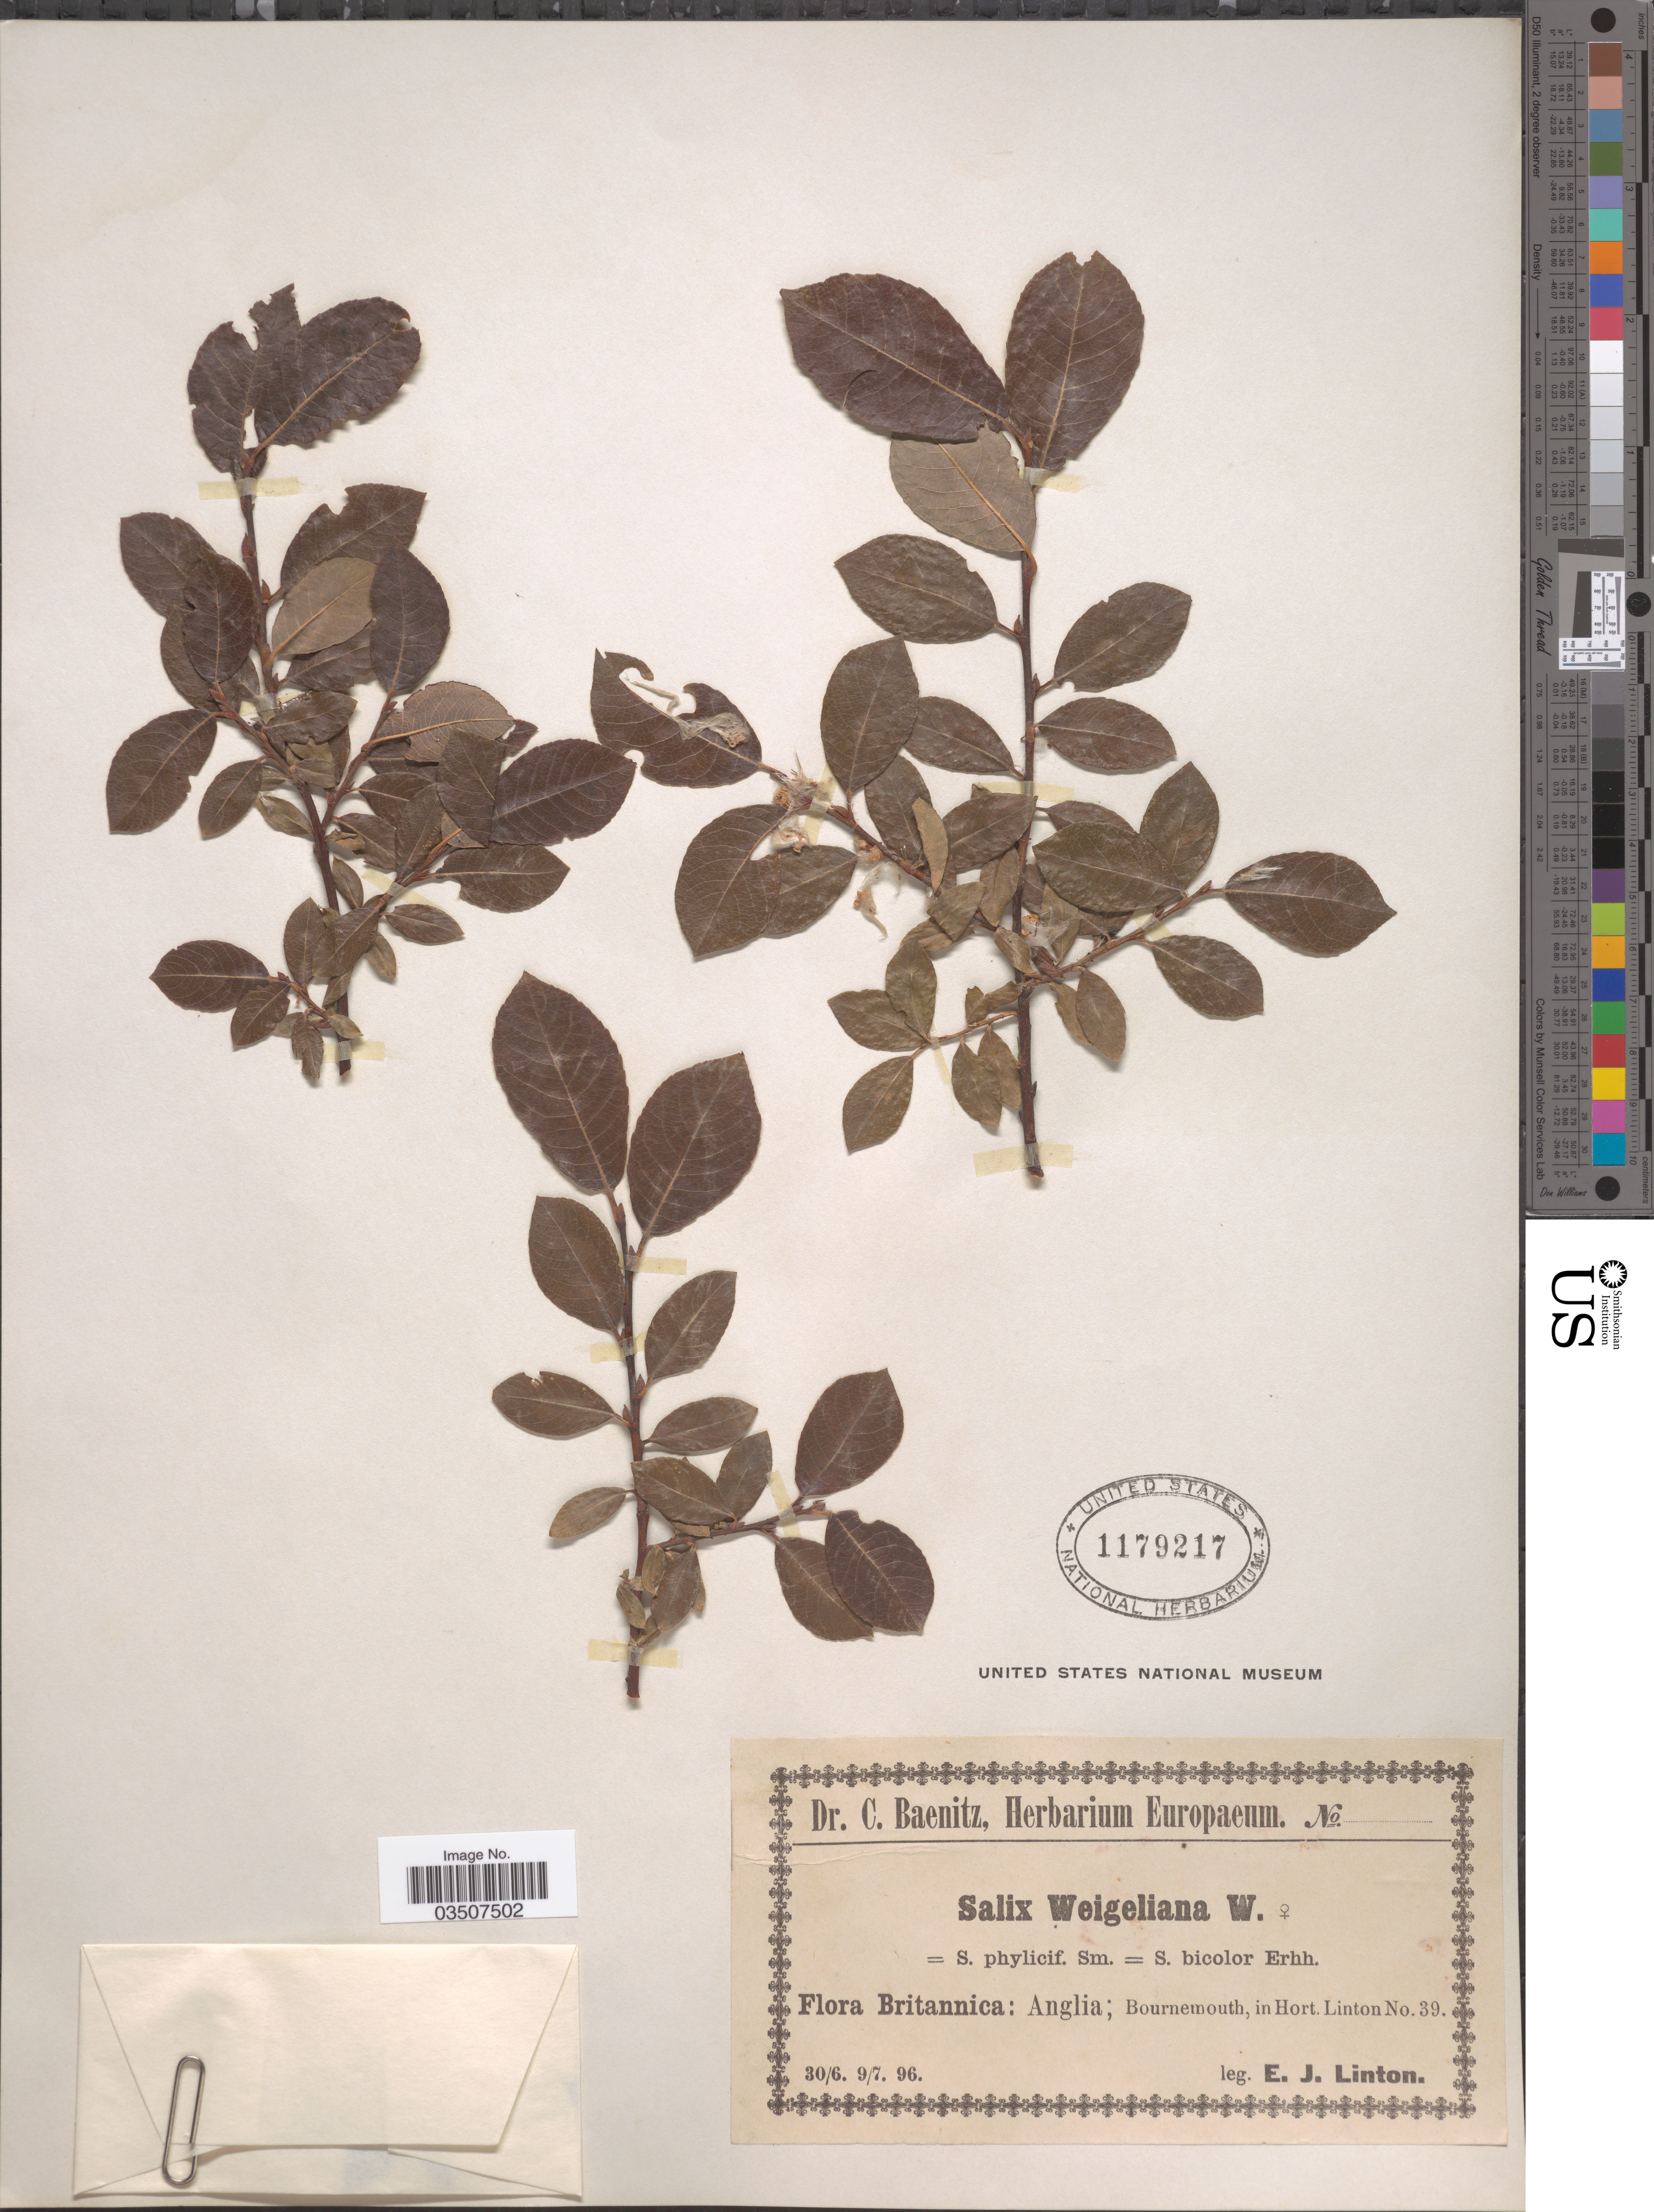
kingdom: Plantae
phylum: Tracheophyta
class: Magnoliopsida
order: Malpighiales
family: Salicaceae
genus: Salix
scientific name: Salix weigeliana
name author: Willd.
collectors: E. Linton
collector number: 39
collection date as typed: Transcribed d/m/y: 30/6/96 to 9/7/96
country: United Kingdom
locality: Britannica: Anglia; Bournemouth, in Hort. Linton.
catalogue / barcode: US 1179217